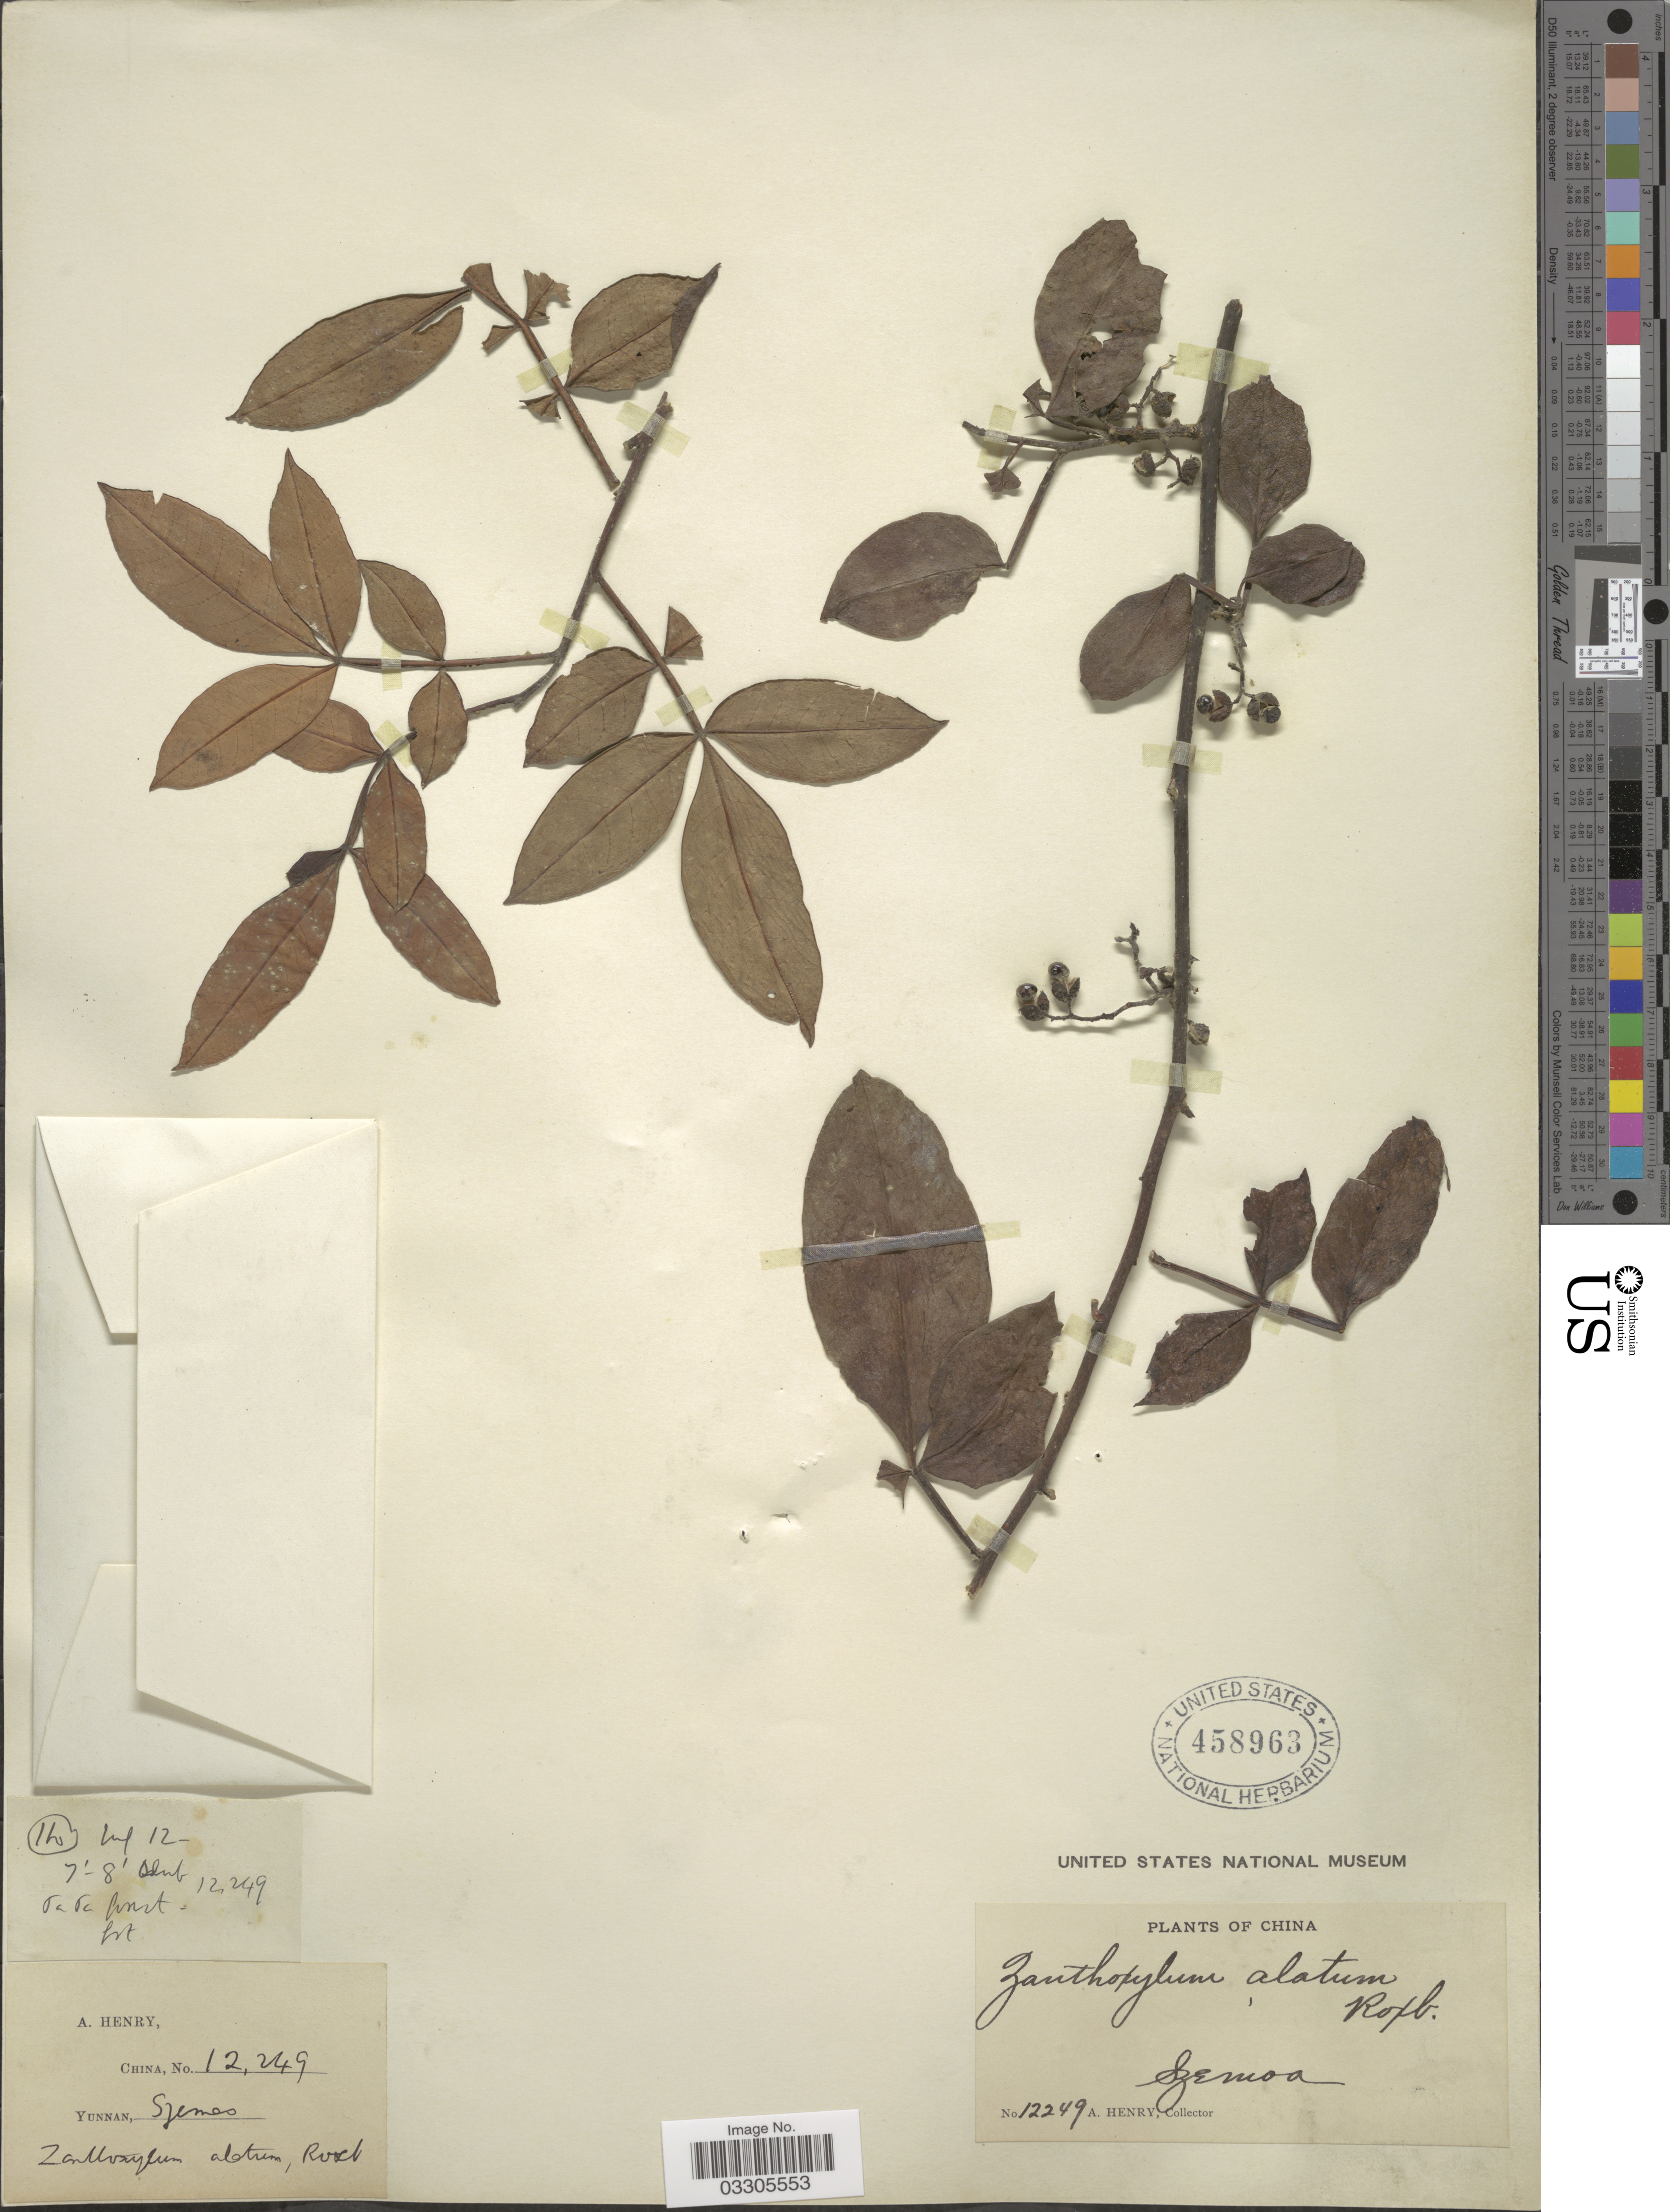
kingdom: Plantae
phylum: Tracheophyta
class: Magnoliopsida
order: Sapindales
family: Rutaceae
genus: Zanthoxylum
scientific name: Zanthoxylum armatum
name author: DC.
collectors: A. Henry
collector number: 12249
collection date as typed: Transcribed d/m/y: /7/12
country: China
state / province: Yunnan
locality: Szemoa. Pa Pa forest. Ho.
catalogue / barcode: US 458963